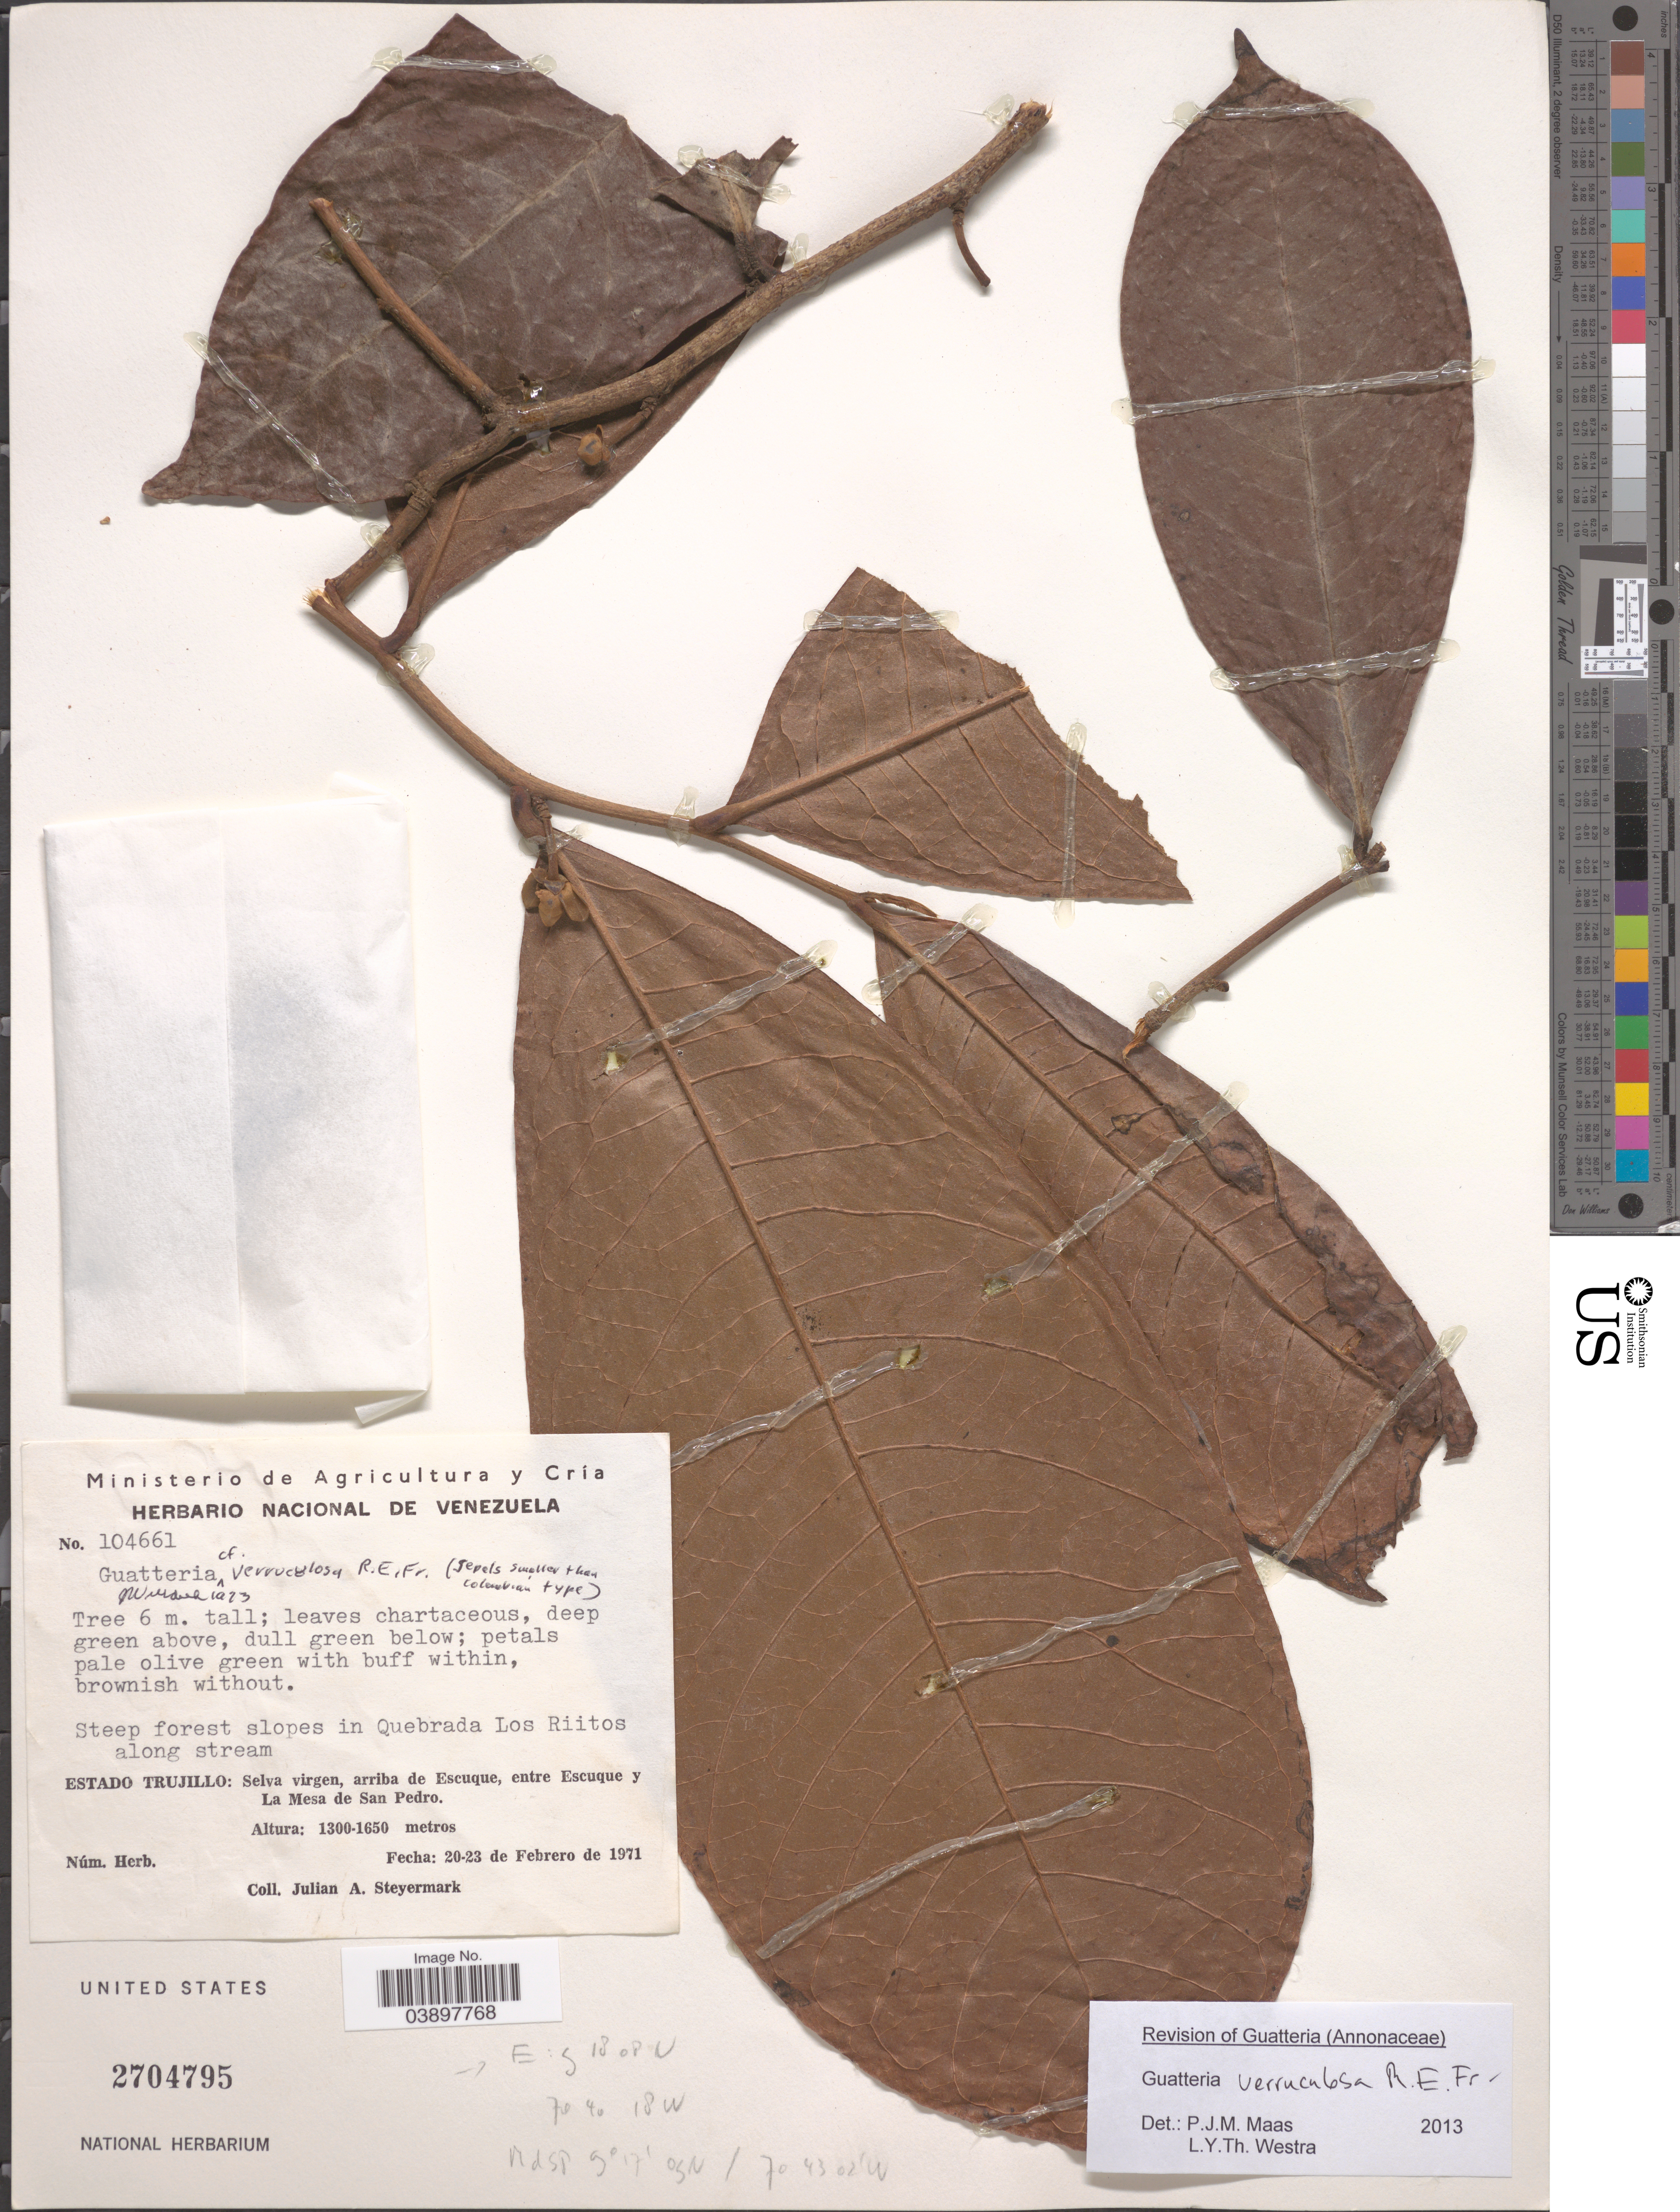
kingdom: Plantae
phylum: Tracheophyta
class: Magnoliopsida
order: Magnoliales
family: Annonaceae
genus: Guatteria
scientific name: Guatteria verruculosa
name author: R.E. Fr.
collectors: J. Steyermark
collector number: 104661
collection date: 1971-02-20/1971-02-23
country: Venezuela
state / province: Trujillo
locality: Steep forest slopes in Quebrada Los Riitos. Selva virgen, arriba de Escuque, entre Escuque y La Mesa de San Pedro.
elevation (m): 1300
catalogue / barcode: US 2704795